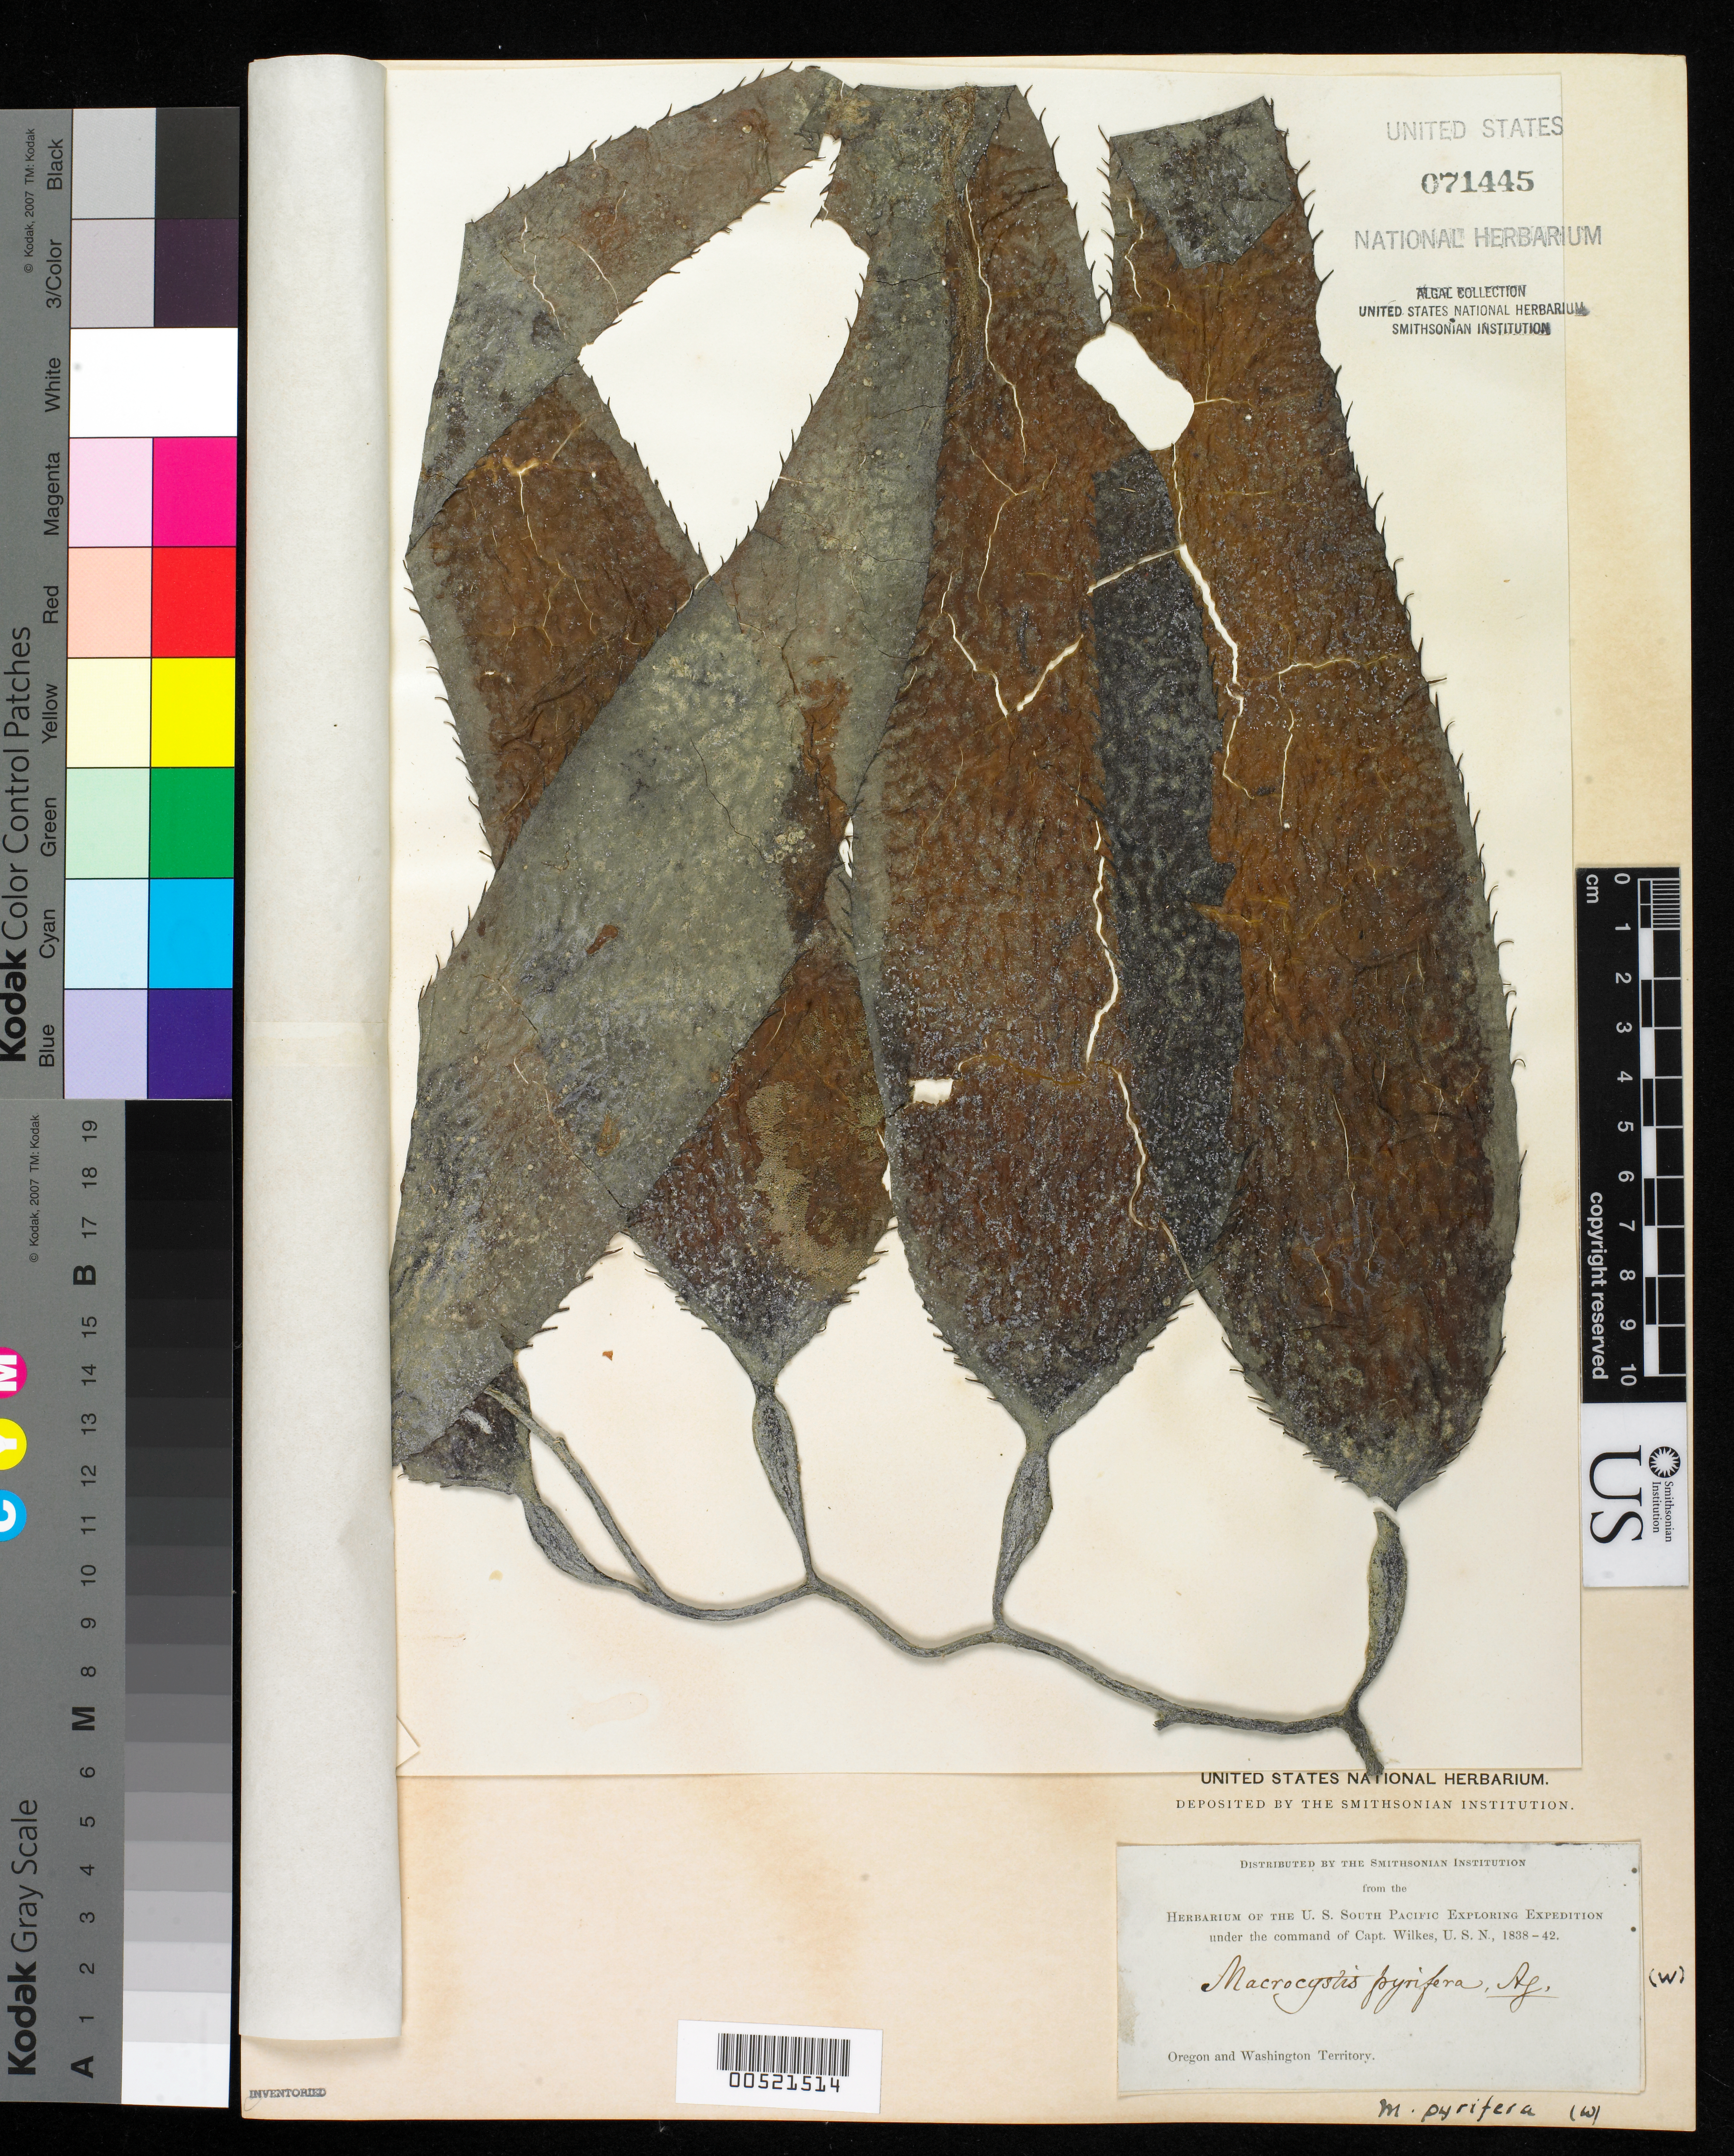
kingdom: Chromista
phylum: Ochrophyta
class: Phaeophyceae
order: Laminariales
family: Laminariaceae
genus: Macrocystis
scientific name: Macrocystis pyrifera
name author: (L.) C. Agardh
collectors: W. D. Brackenridge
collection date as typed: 1841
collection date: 1841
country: United States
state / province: Oregon / Washington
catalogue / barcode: US 71445